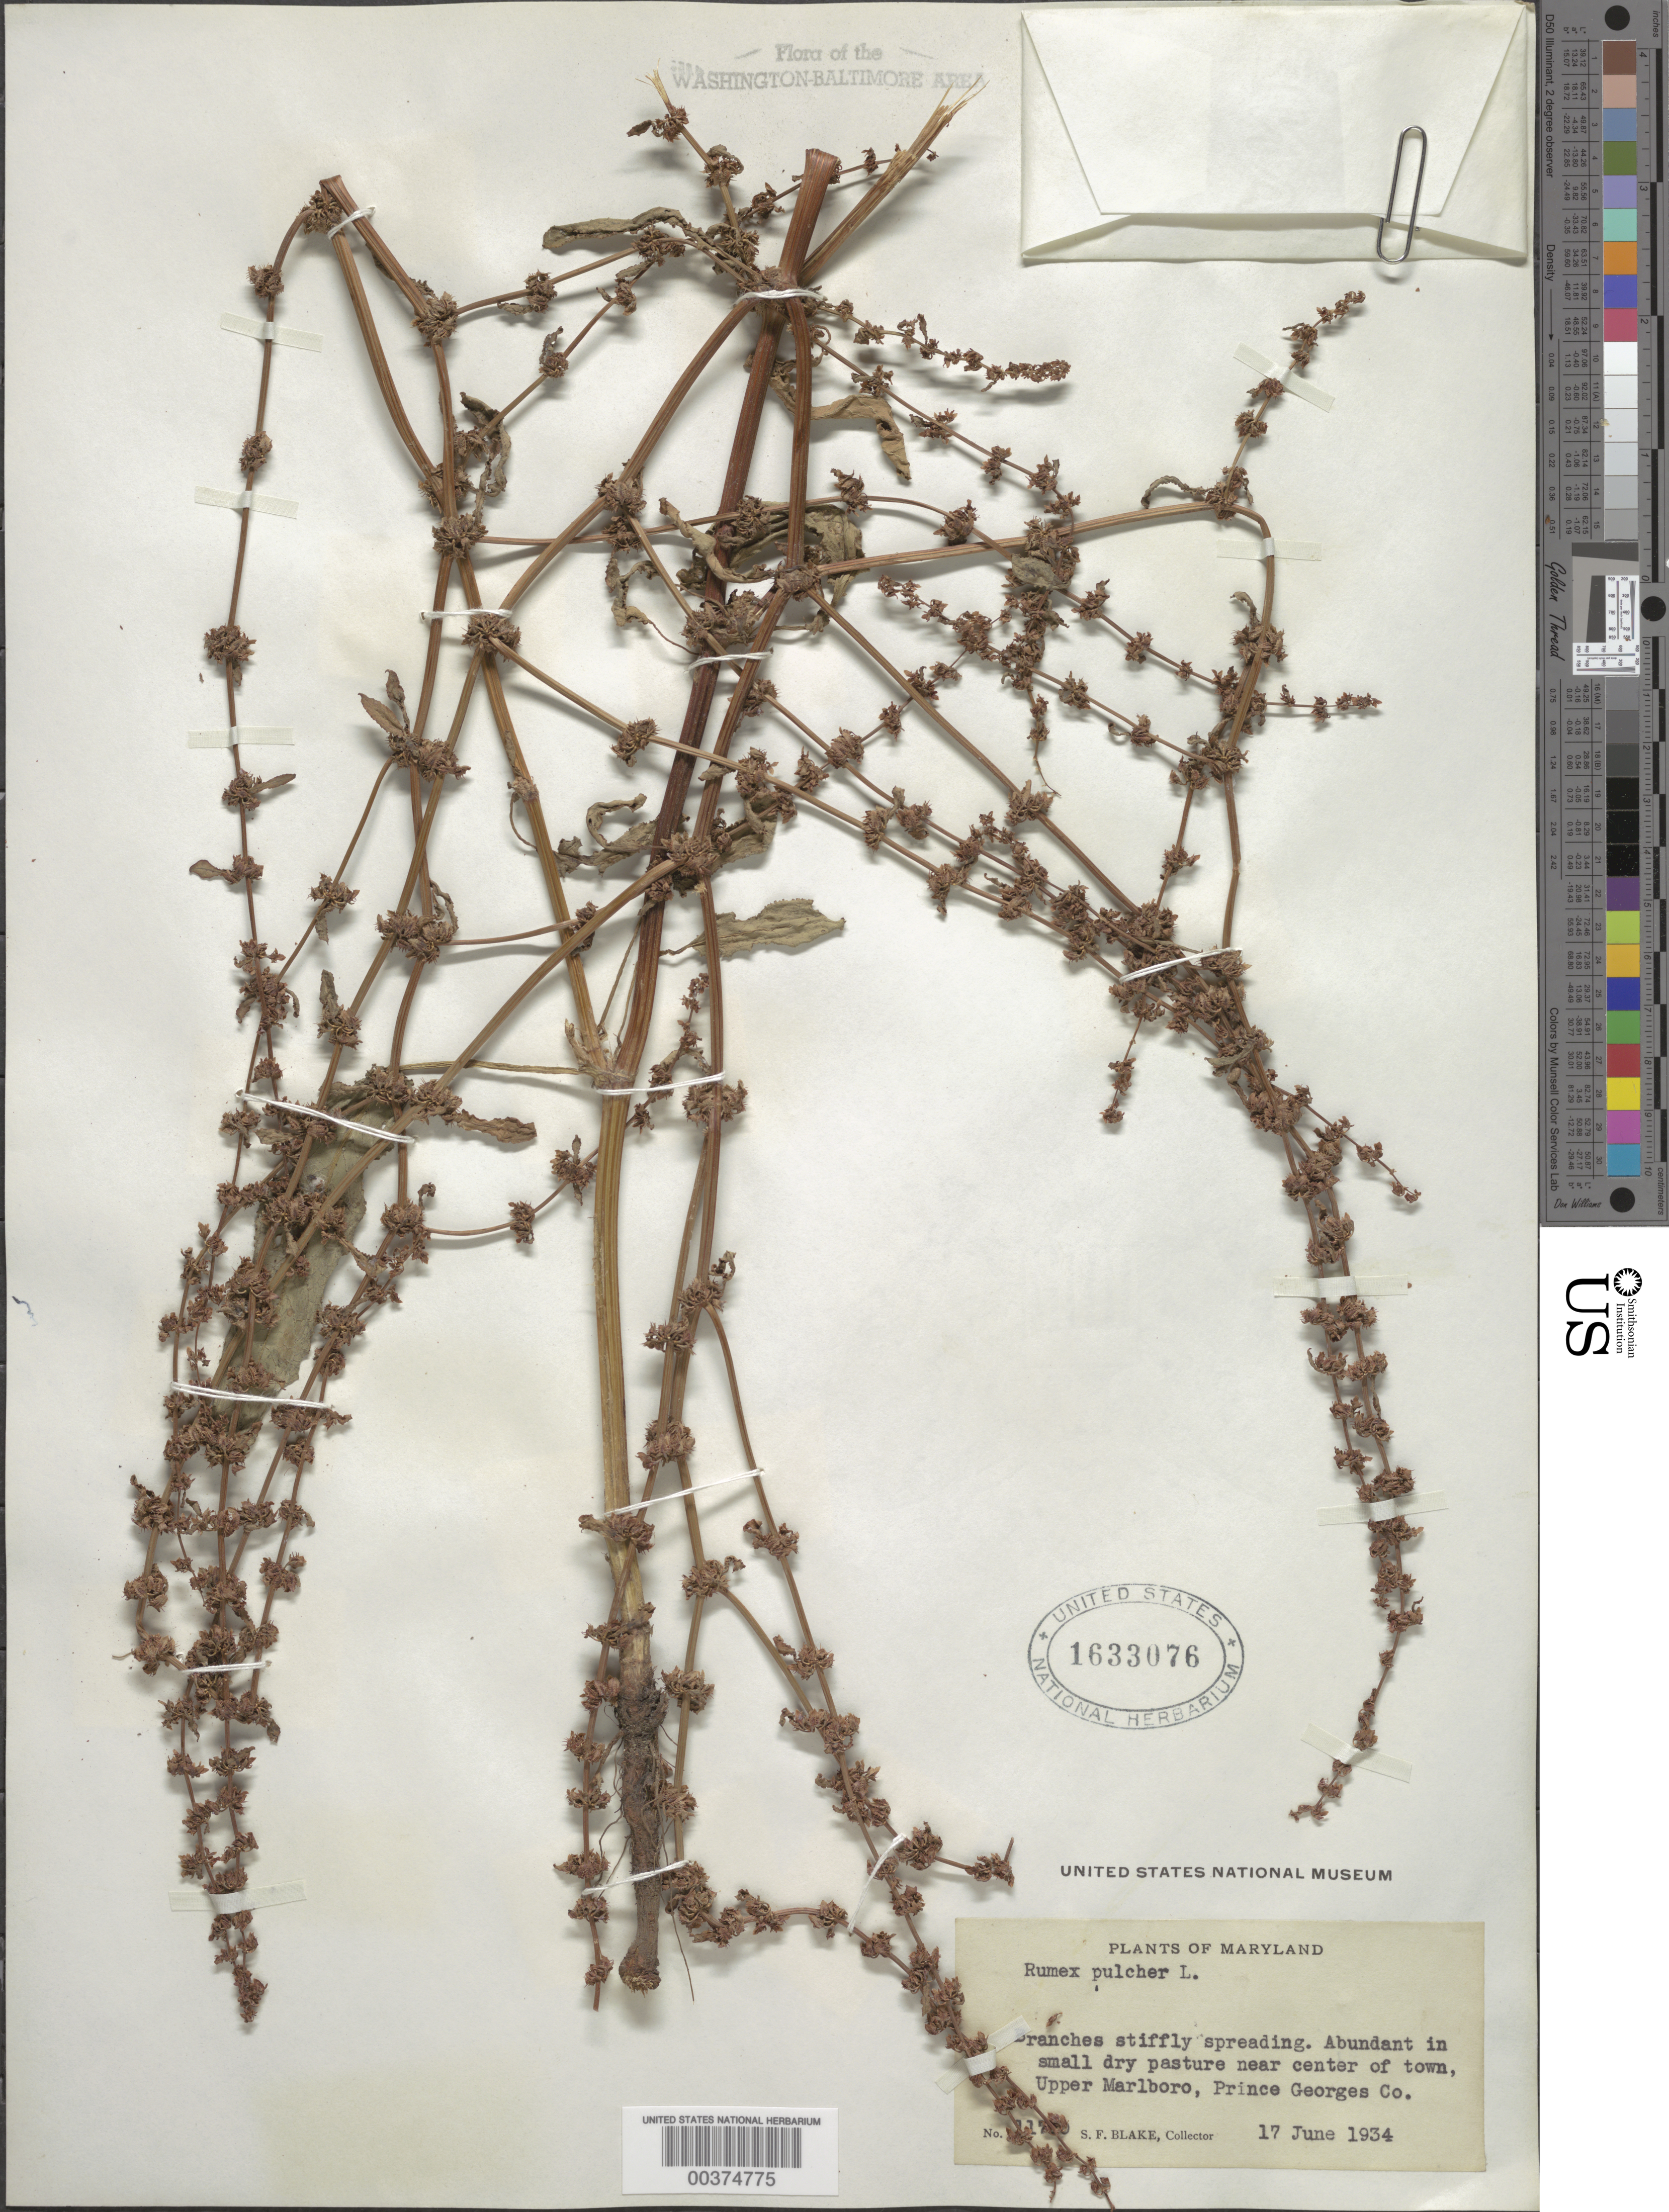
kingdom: Plantae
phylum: Tracheophyta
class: Magnoliopsida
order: Caryophyllales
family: Polygonaceae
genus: Rumex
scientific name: Rumex pulcher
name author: L.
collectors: S. Blake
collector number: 11750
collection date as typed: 17 Jun 1934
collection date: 1934-06-17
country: United States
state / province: Maryland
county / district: Prince George's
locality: Upper Marlboro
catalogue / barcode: US 1633076